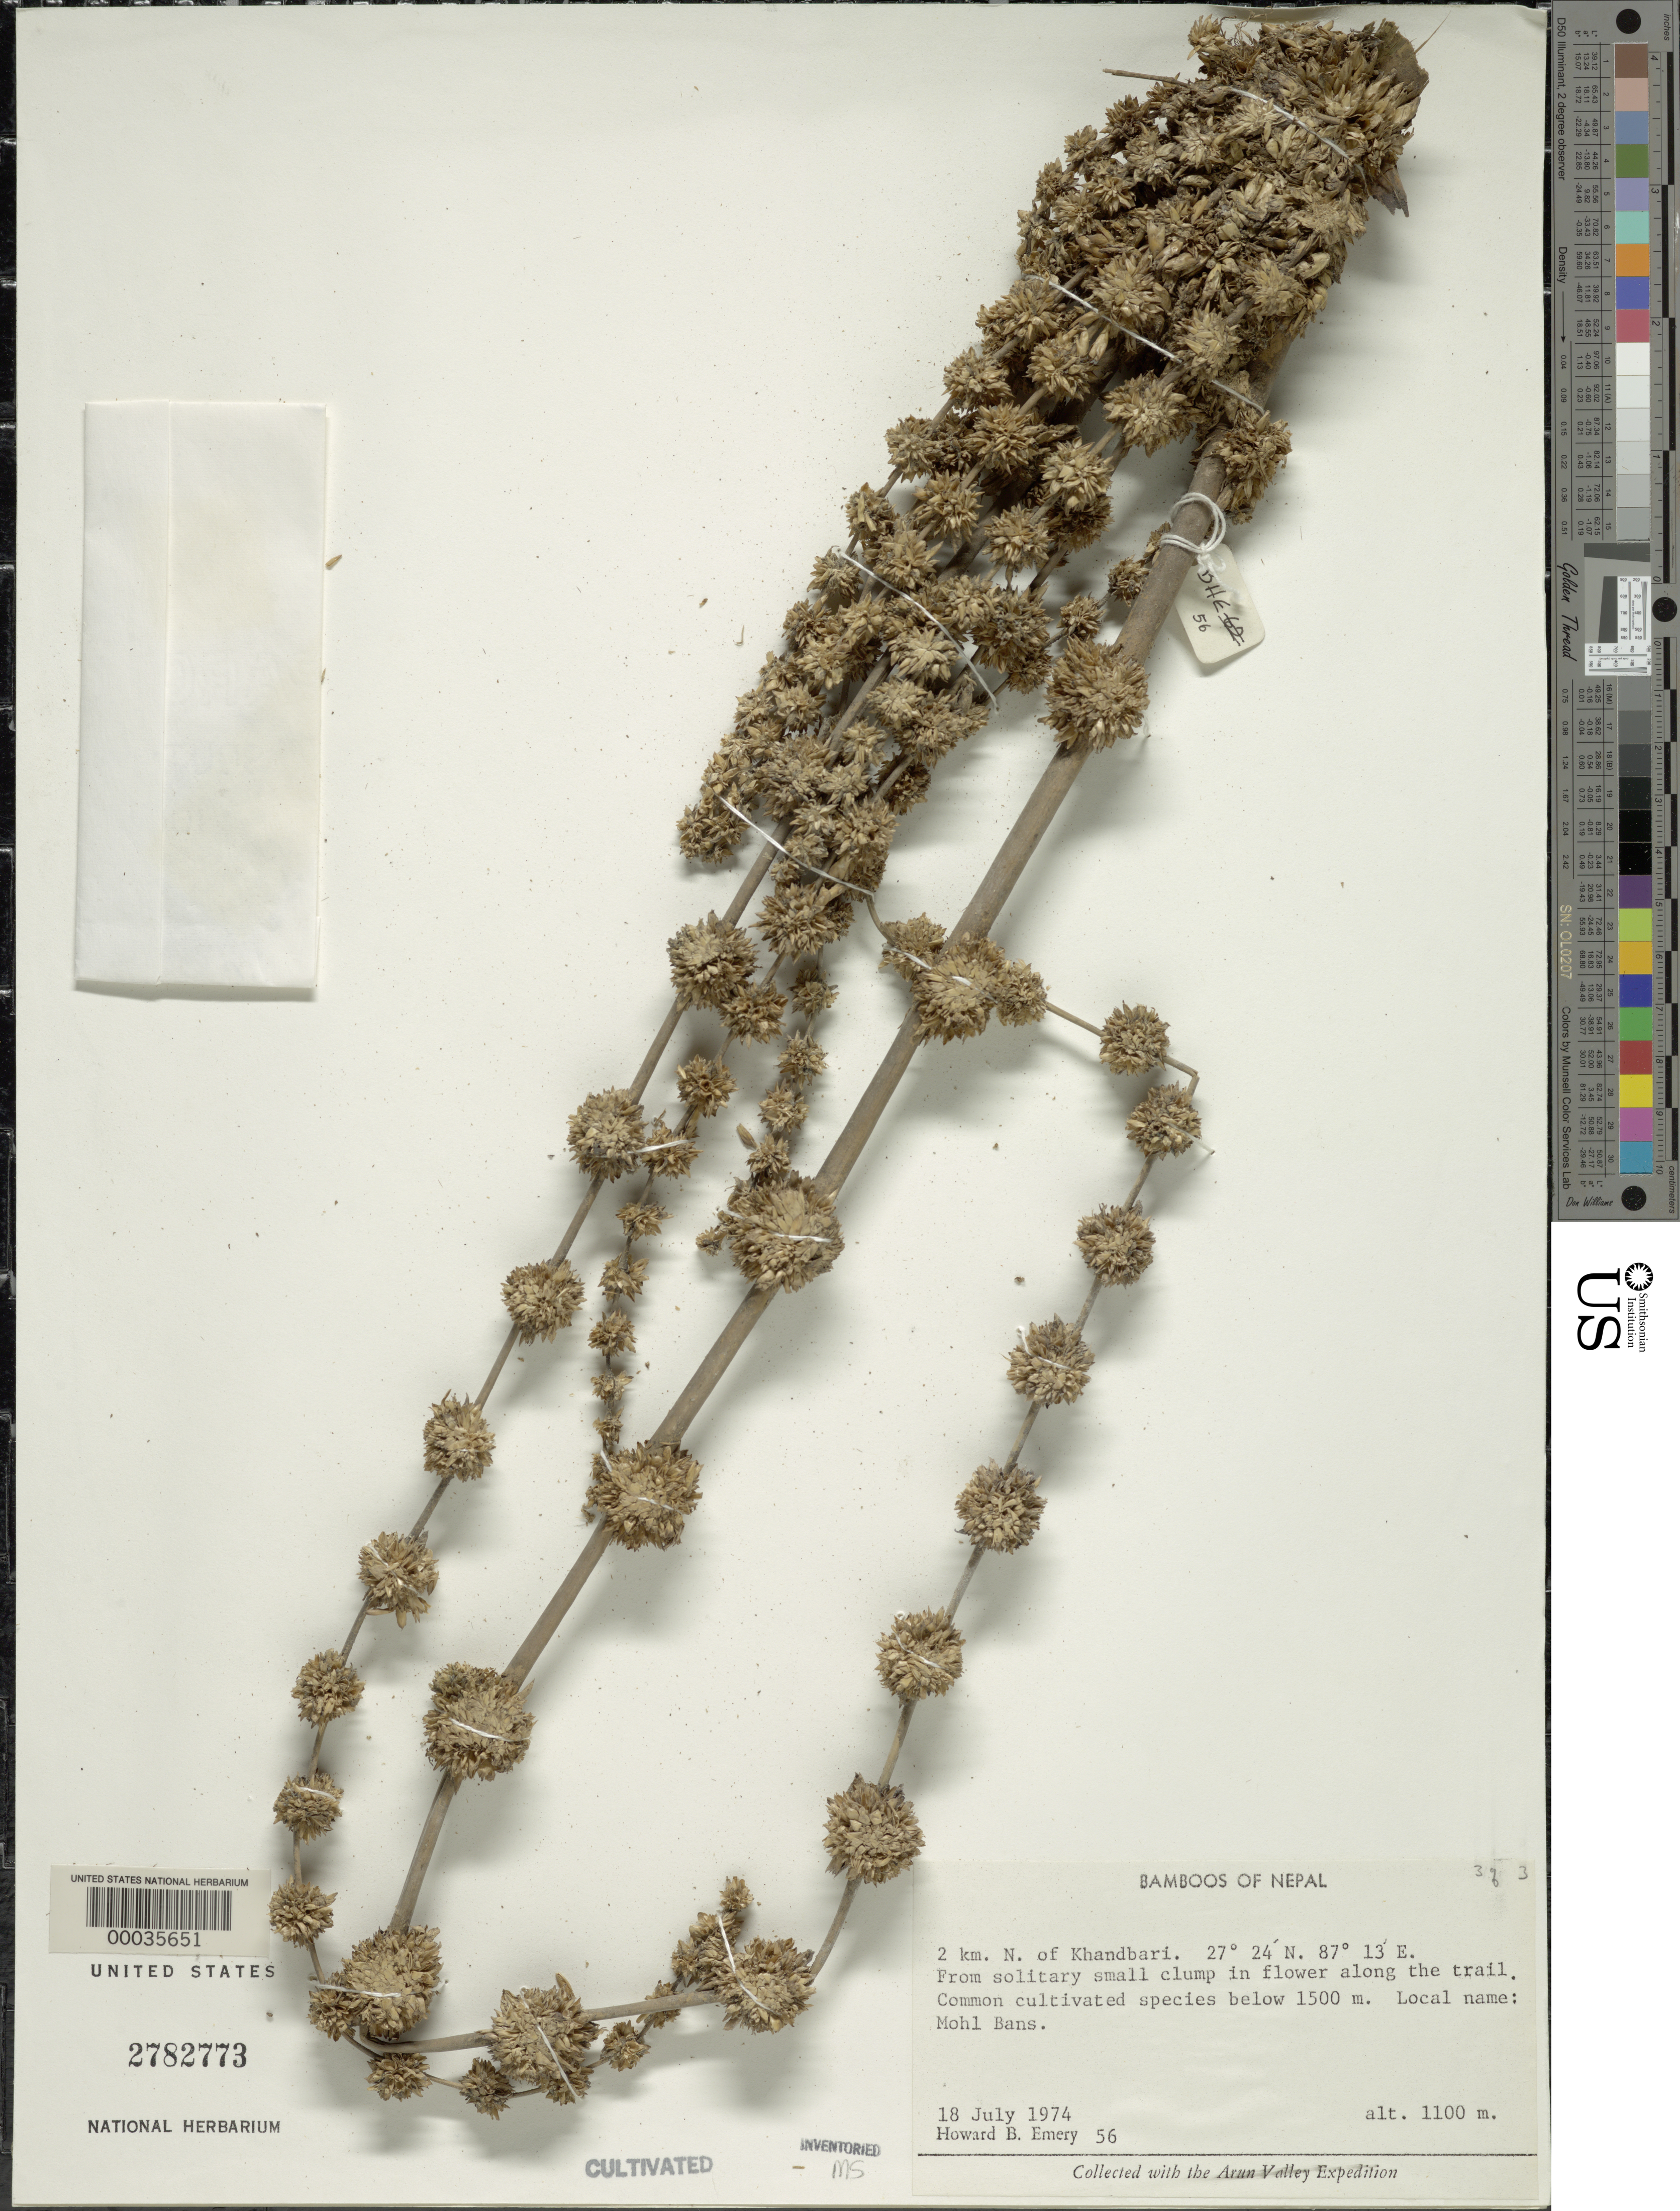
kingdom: Plantae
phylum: Tracheophyta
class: Liliopsida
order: Poales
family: Poaceae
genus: Dendrocalamus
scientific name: Dendrocalamus sp.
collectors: H. B. Emery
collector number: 56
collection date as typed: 18 Jul 1974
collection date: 1974-07-18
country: Nepal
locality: Khandbari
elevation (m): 1100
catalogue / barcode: US 2782773